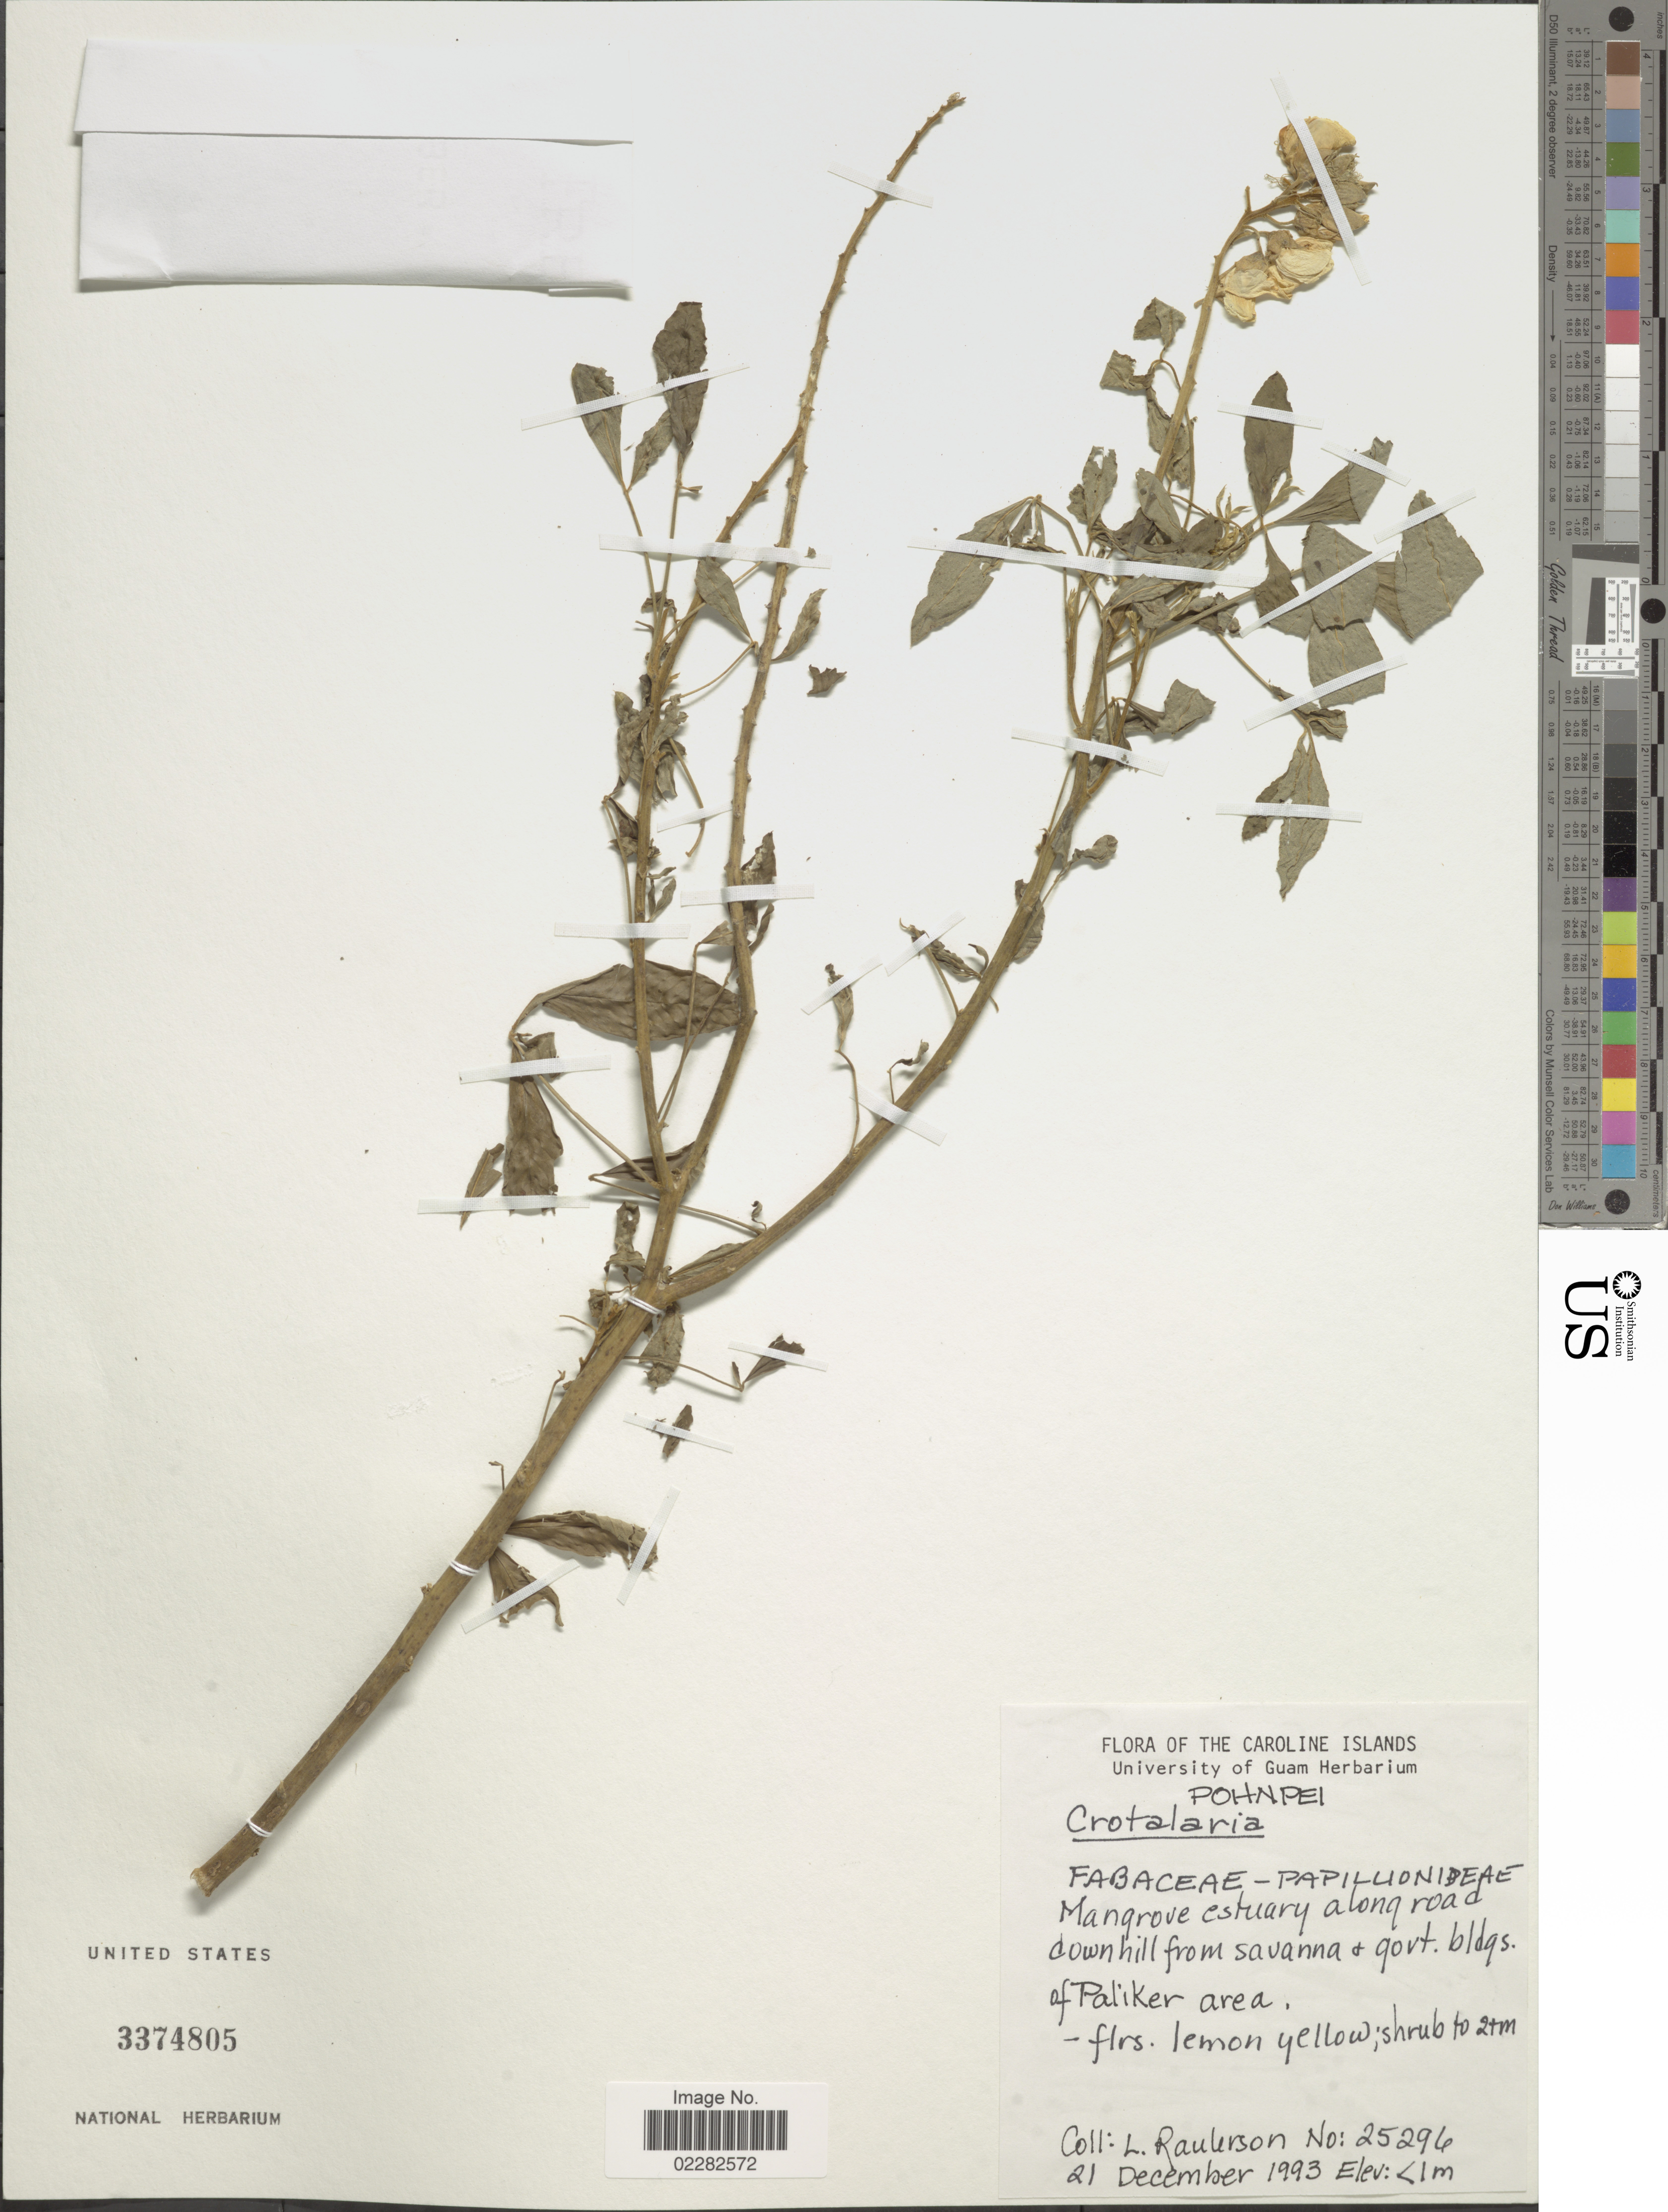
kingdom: Plantae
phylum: Tracheophyta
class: Magnoliopsida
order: Fabales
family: Fabaceae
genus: Crotalaria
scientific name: Crotalaria sp.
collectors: L. Raulerson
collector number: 25296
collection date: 1993-12-21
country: Micronesia, Federated States of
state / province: Pohnpei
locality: Caroline Islands, Pohnpei, Mangrove estuary along road downhill from savanna & govt. bldgs. of Paliker area.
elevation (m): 1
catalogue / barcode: US 3374805